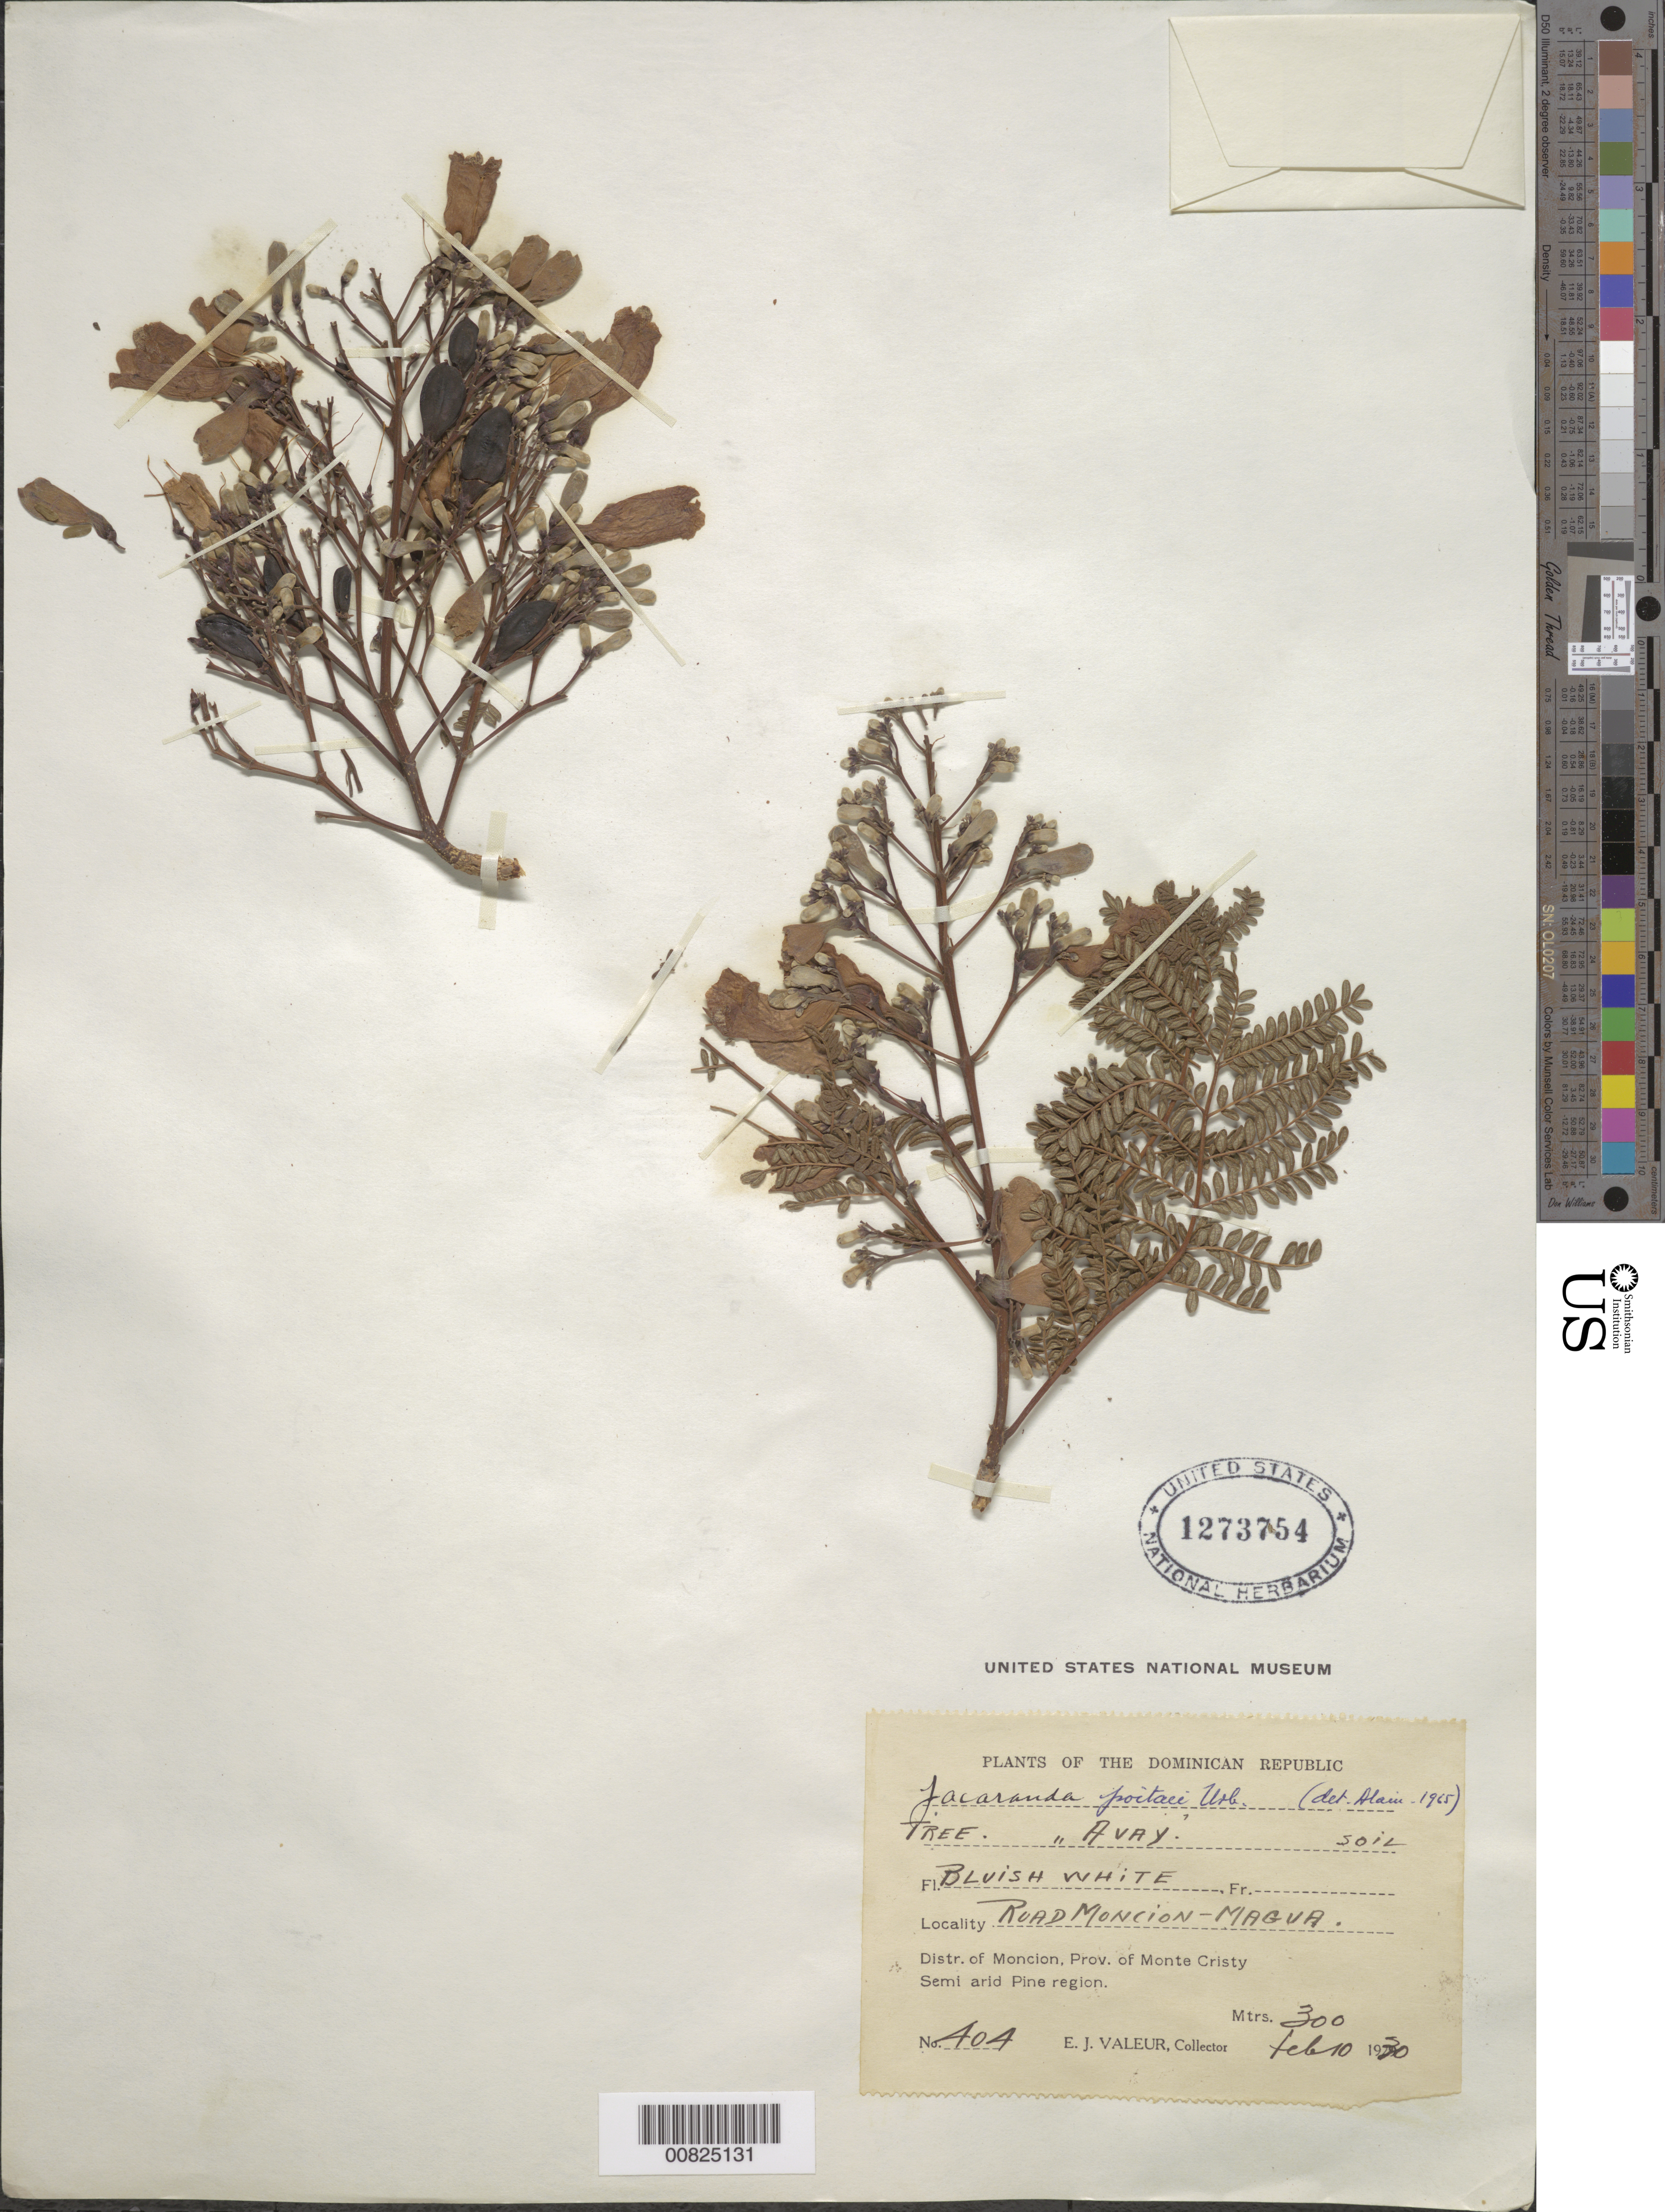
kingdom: Plantae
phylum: Tracheophyta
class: Magnoliopsida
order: Lamiales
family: Bignoniaceae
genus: Jacaranda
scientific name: Jacaranda poitaei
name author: Urb.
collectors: E. Valeur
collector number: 404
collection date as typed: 10 Feb 1930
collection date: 1930-02-10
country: Dominican Republic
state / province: Monte Cristi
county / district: Monción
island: Hispaniola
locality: Road to Moncion-Magua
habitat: Semi arid pine region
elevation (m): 300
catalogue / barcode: US 1273754